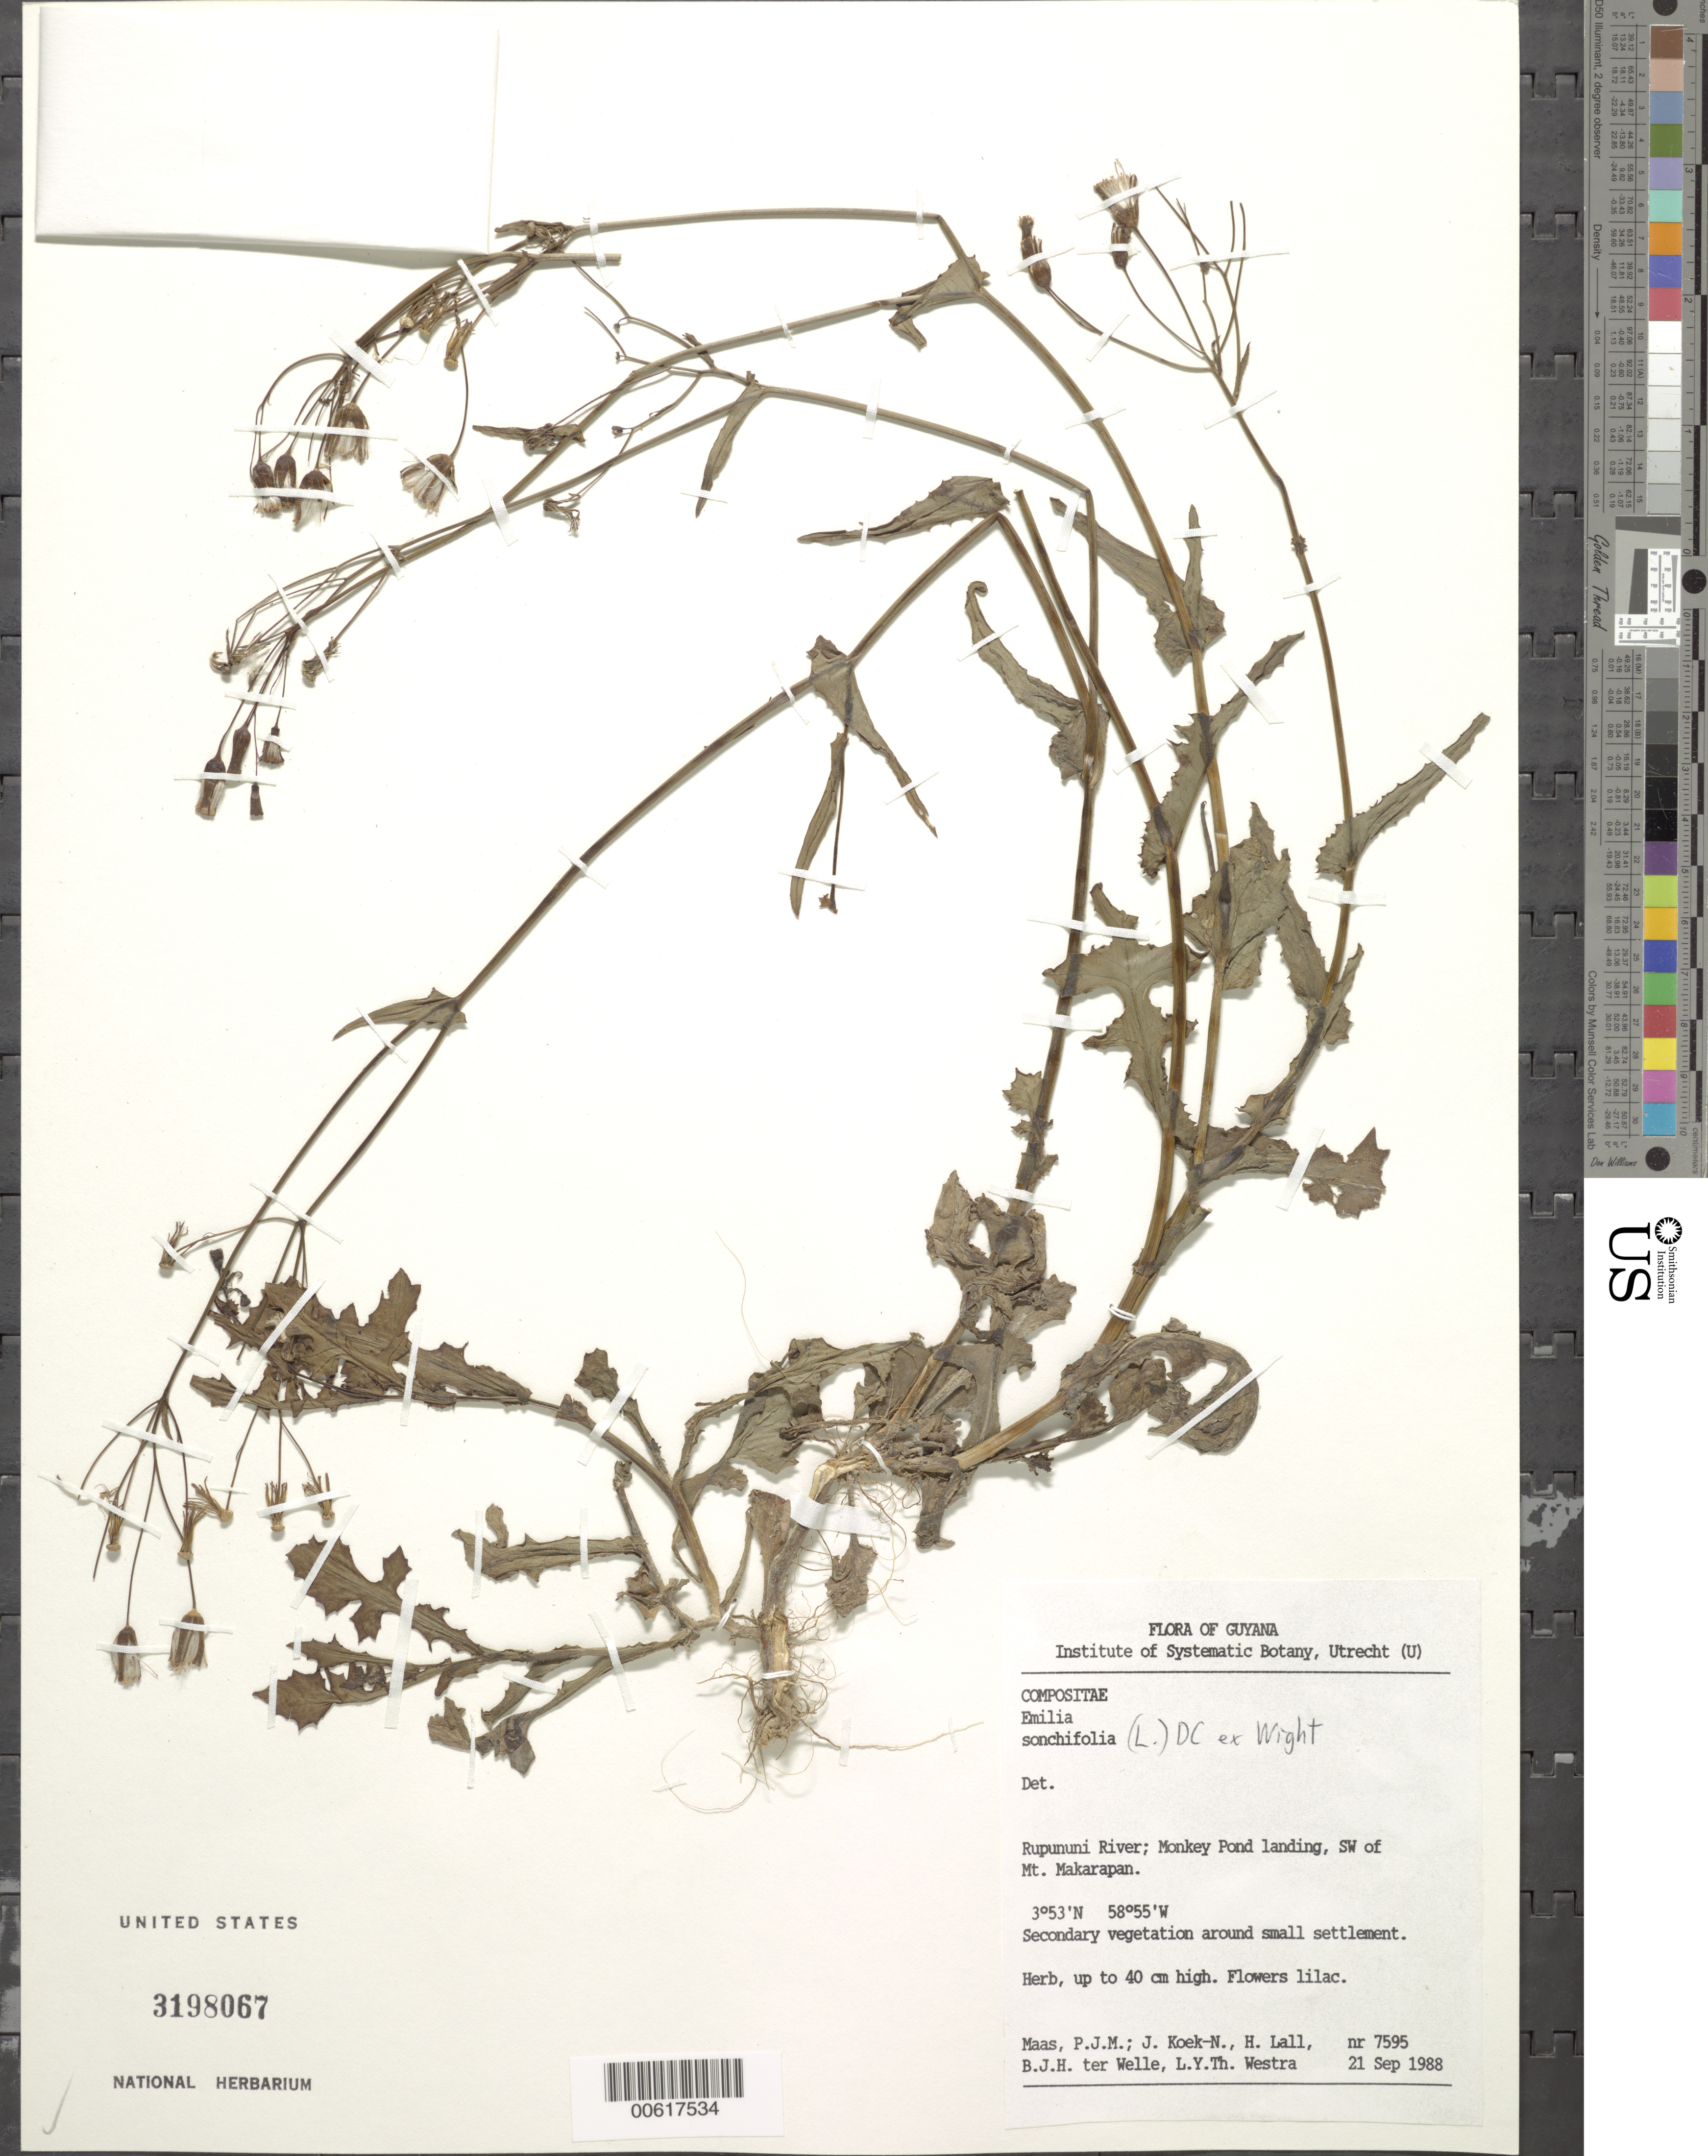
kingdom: Plantae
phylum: Tracheophyta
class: Magnoliopsida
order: Asterales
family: Asteraceae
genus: Emilia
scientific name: Emilia sonchifolia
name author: (L.) DC.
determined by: Robinson, Harold E., (US)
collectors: P. Maas, J. Koek-Noorman, H. Lall, B. Welle & L. Y. T. Westra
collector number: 7595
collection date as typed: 21-Sep-88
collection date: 1988-09-21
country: Guyana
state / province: U. Takutu-U. Essequibo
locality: Monkey Pond landing, SW of Mt. Makarapan; Rupununi River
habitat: Secondary vegetation around small settlement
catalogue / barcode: US 3198067